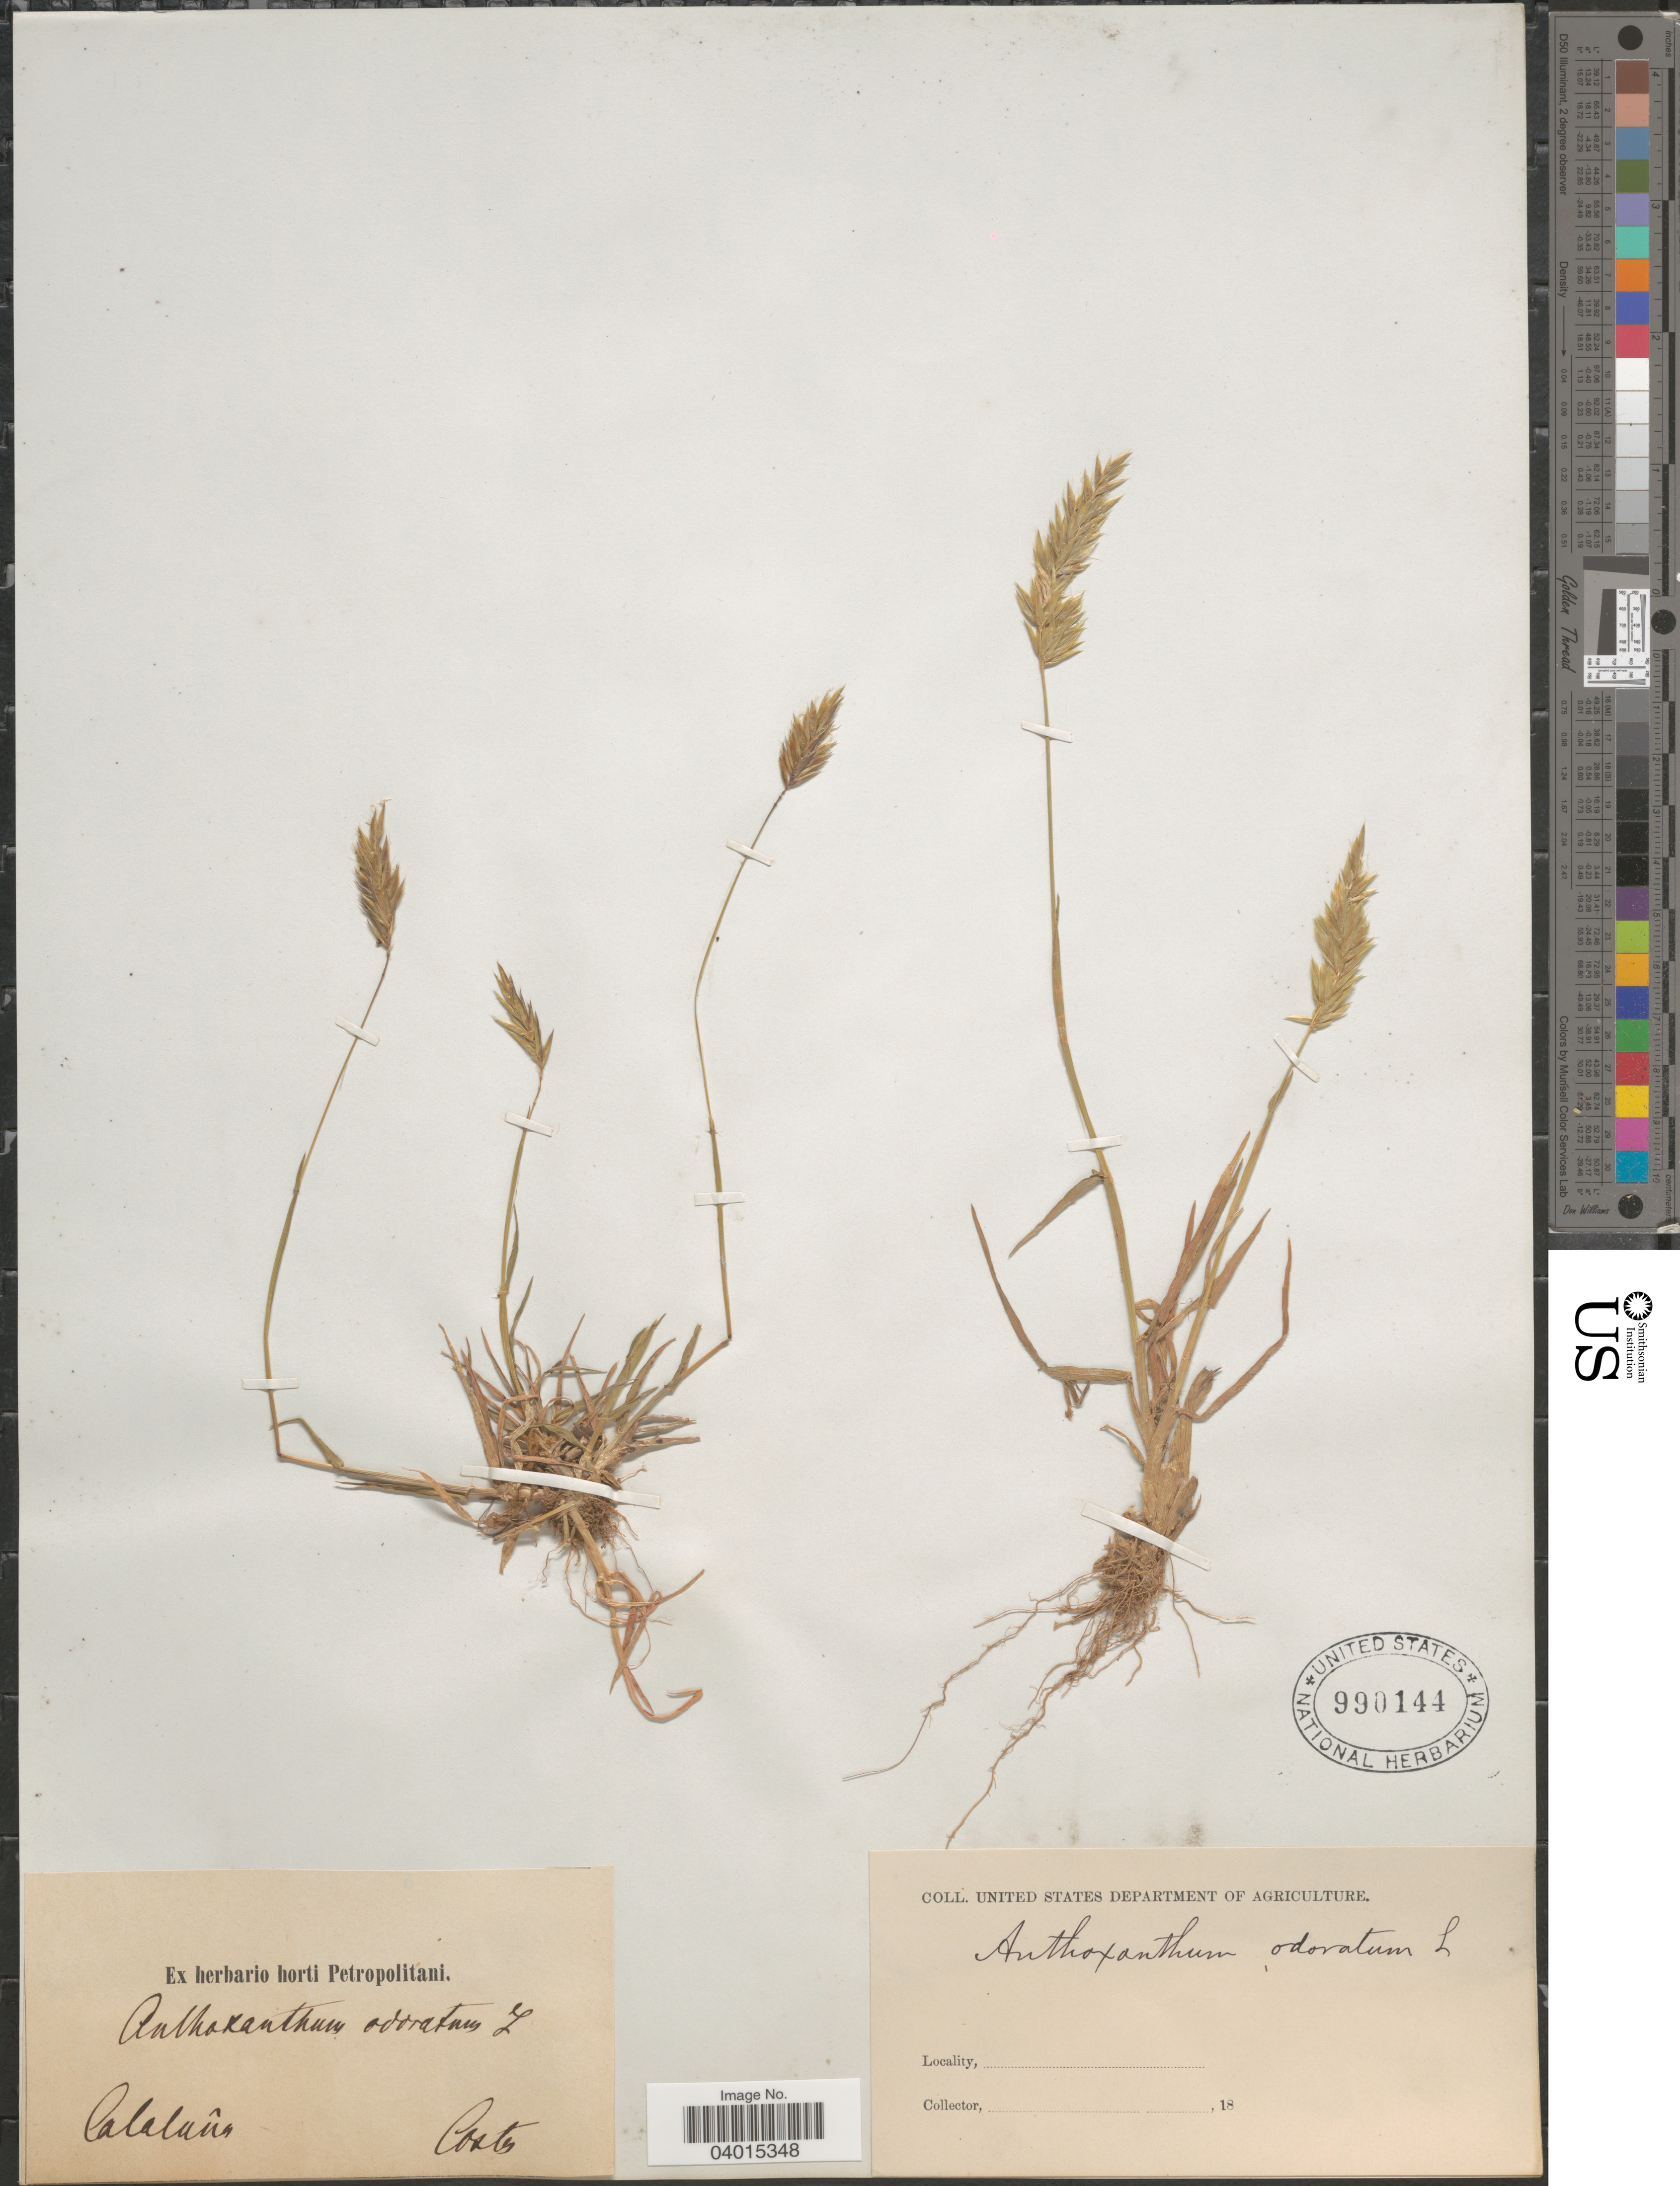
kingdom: Plantae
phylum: Tracheophyta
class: Liliopsida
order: Poales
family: Poaceae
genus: Anthoxanthum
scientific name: Anthoxanthum odoratum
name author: L.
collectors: -. Costa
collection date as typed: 18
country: Spain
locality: Calalaña.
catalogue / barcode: US 990144